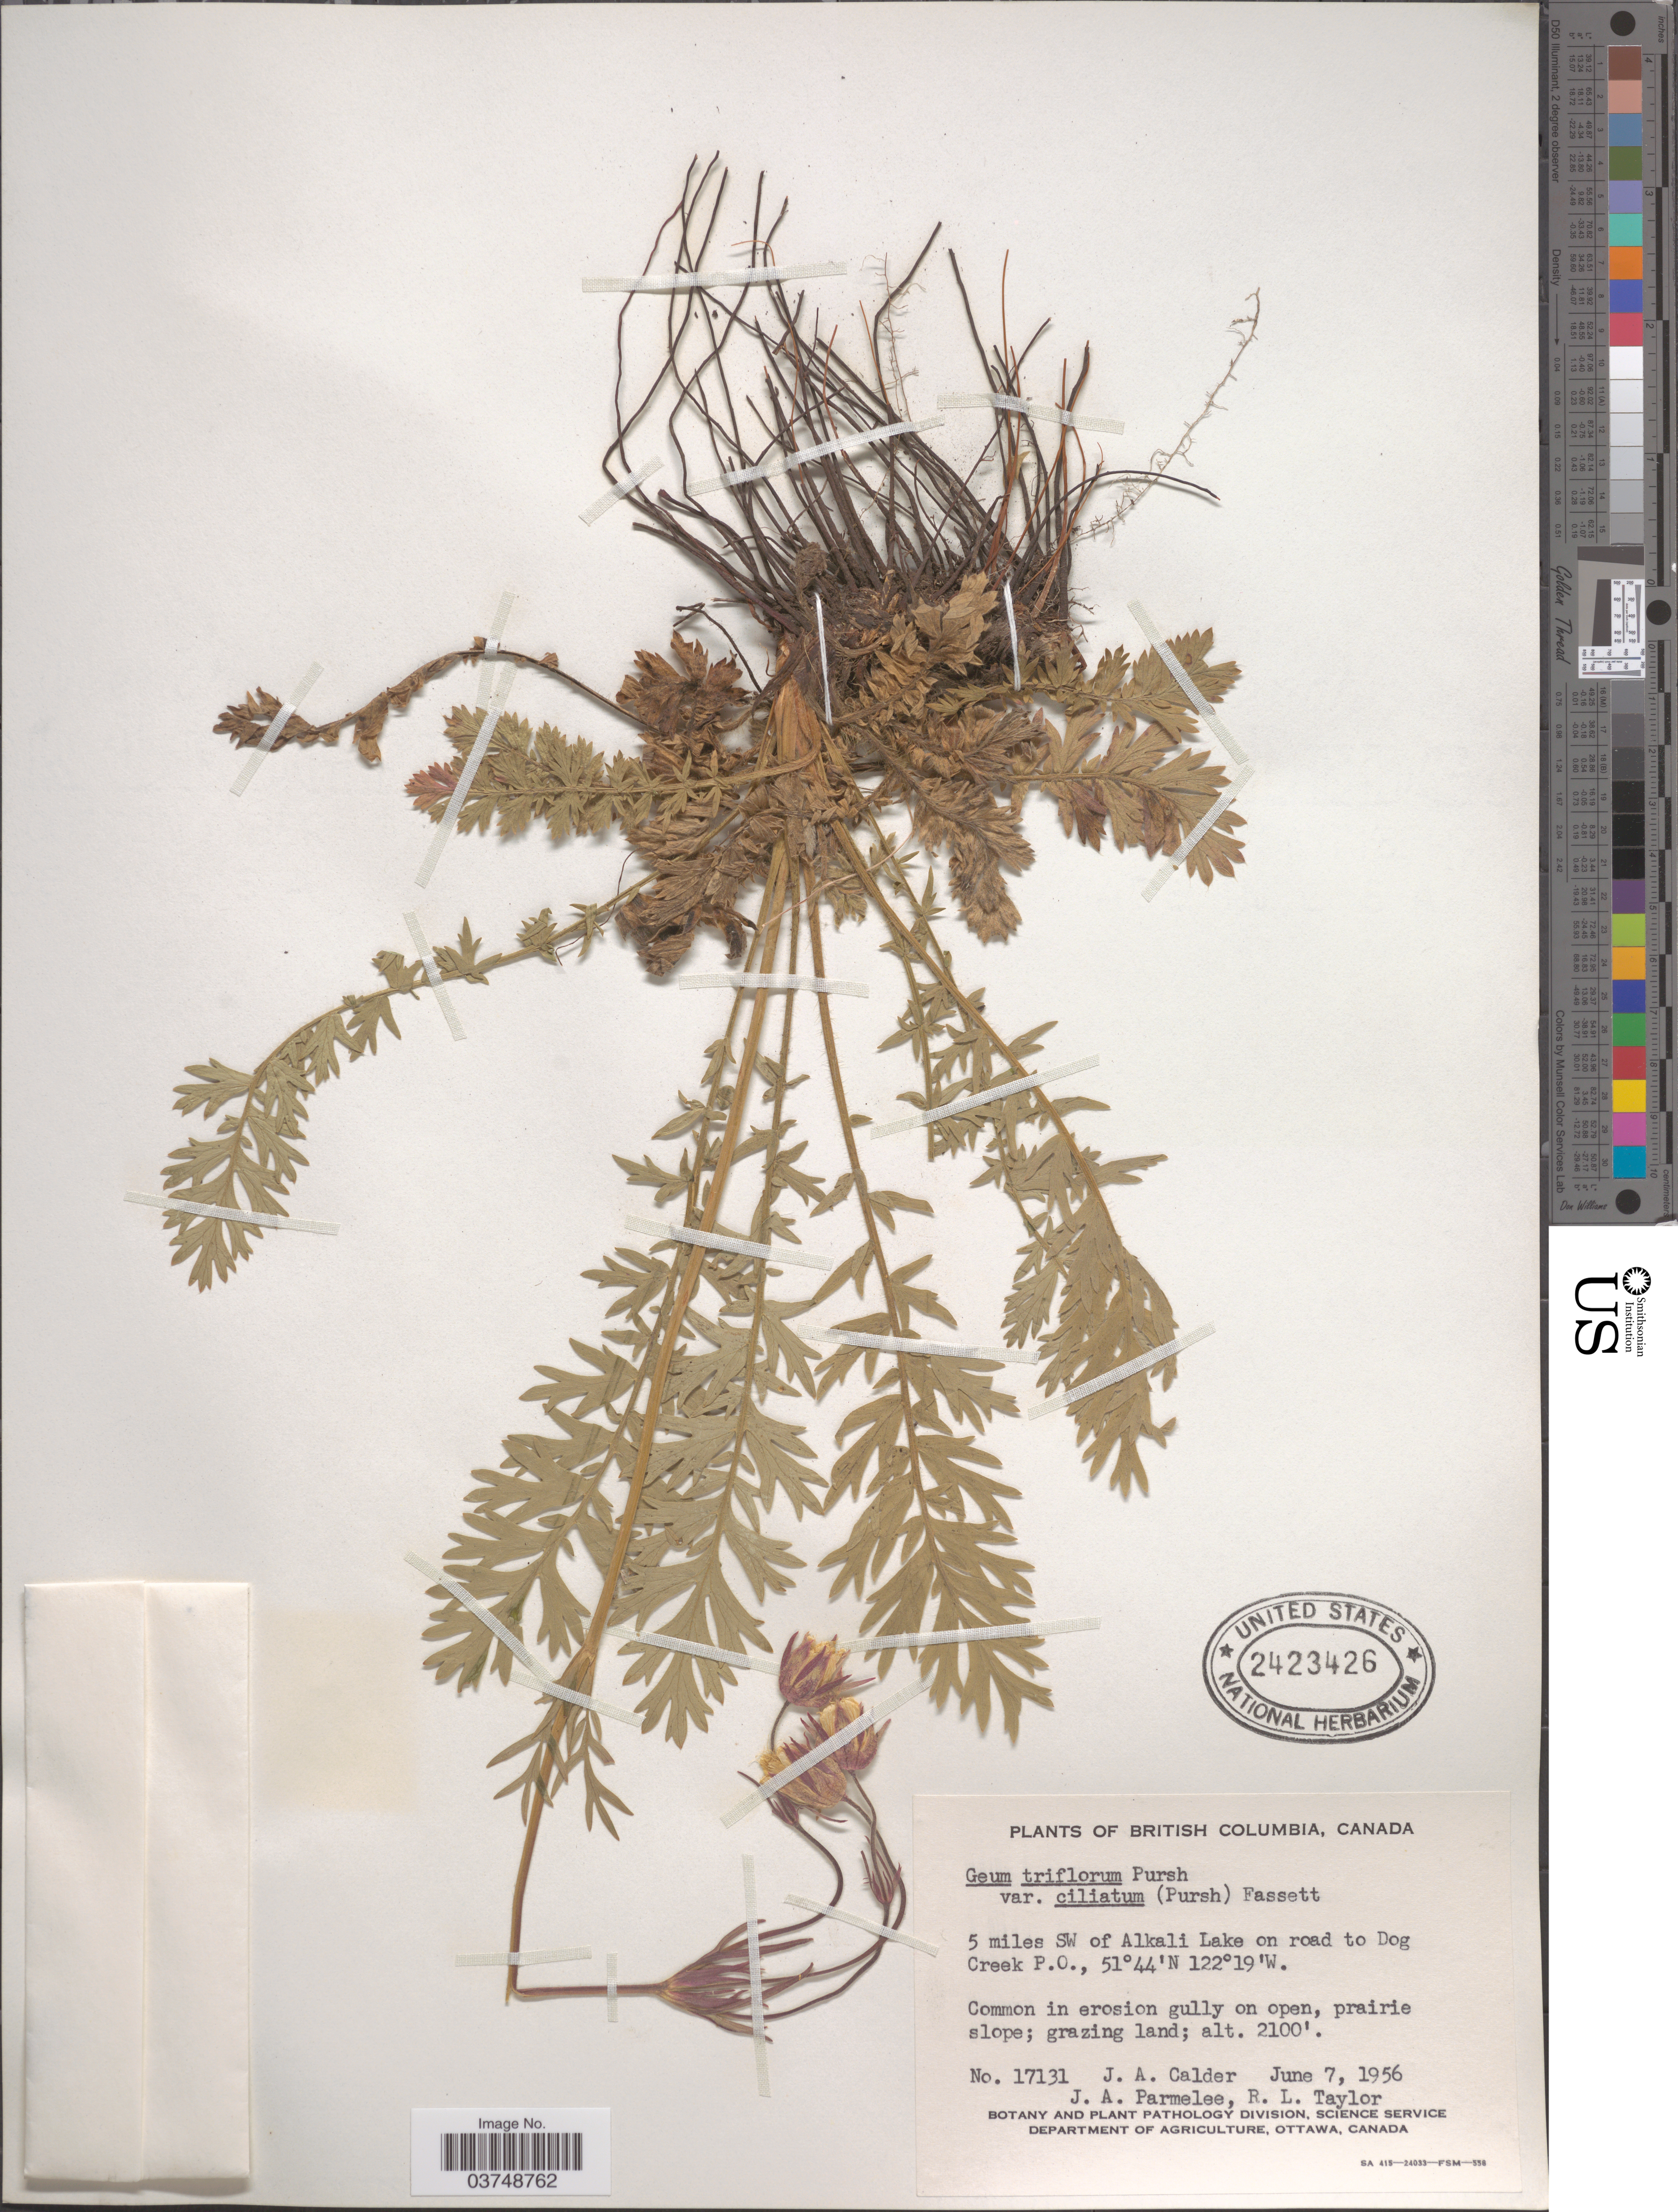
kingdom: Plantae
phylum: Tracheophyta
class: Magnoliopsida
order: Rosales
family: Rosaceae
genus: Geum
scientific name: Geum triflorum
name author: Pursh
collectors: J. A. Calder, J. A. Parmelee & R. Taylor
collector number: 17131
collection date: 1956-06-07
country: Canada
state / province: British Columbia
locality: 5 miles SW of Alkali Lake on road to Dog Creek P.O.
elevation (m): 640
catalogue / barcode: US 2423426